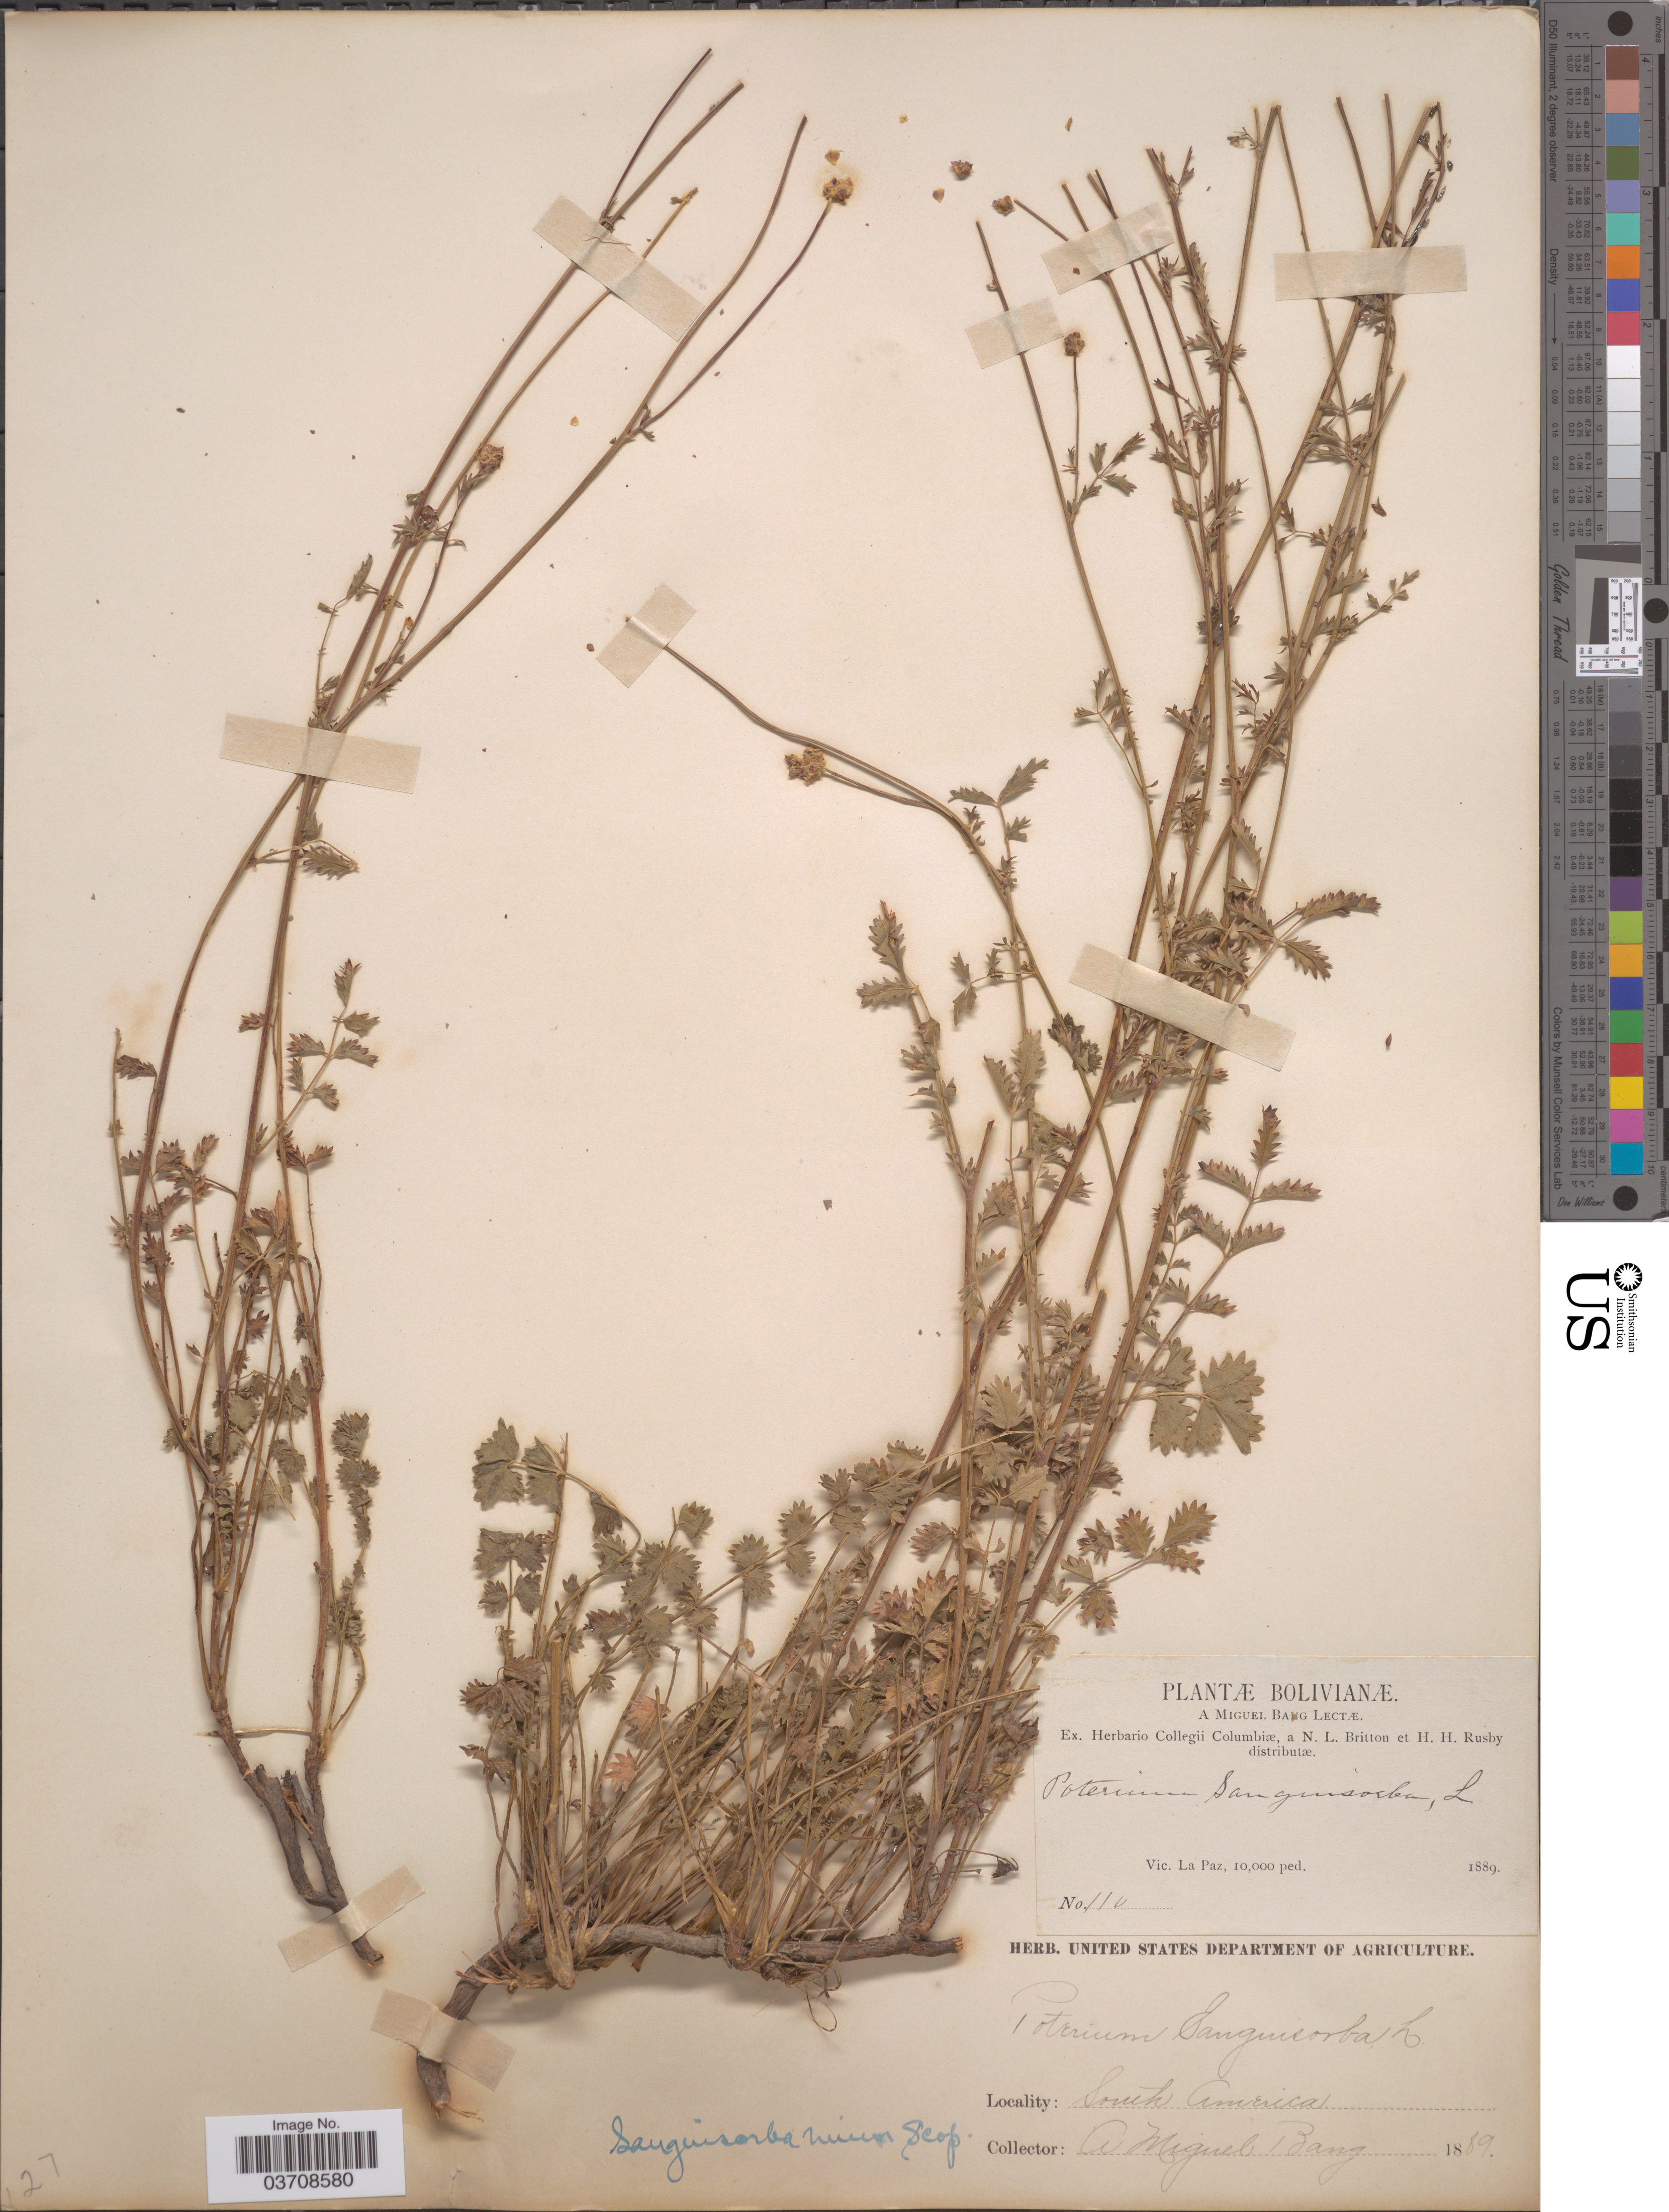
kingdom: Plantae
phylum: Tracheophyta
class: Magnoliopsida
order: Rosales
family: Rosaceae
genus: Sanguisorba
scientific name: Sanguisorba minor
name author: Scop.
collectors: M. Bang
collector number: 110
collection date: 1889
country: Bolivia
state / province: La Paz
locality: Vic. La Paz.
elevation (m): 3048